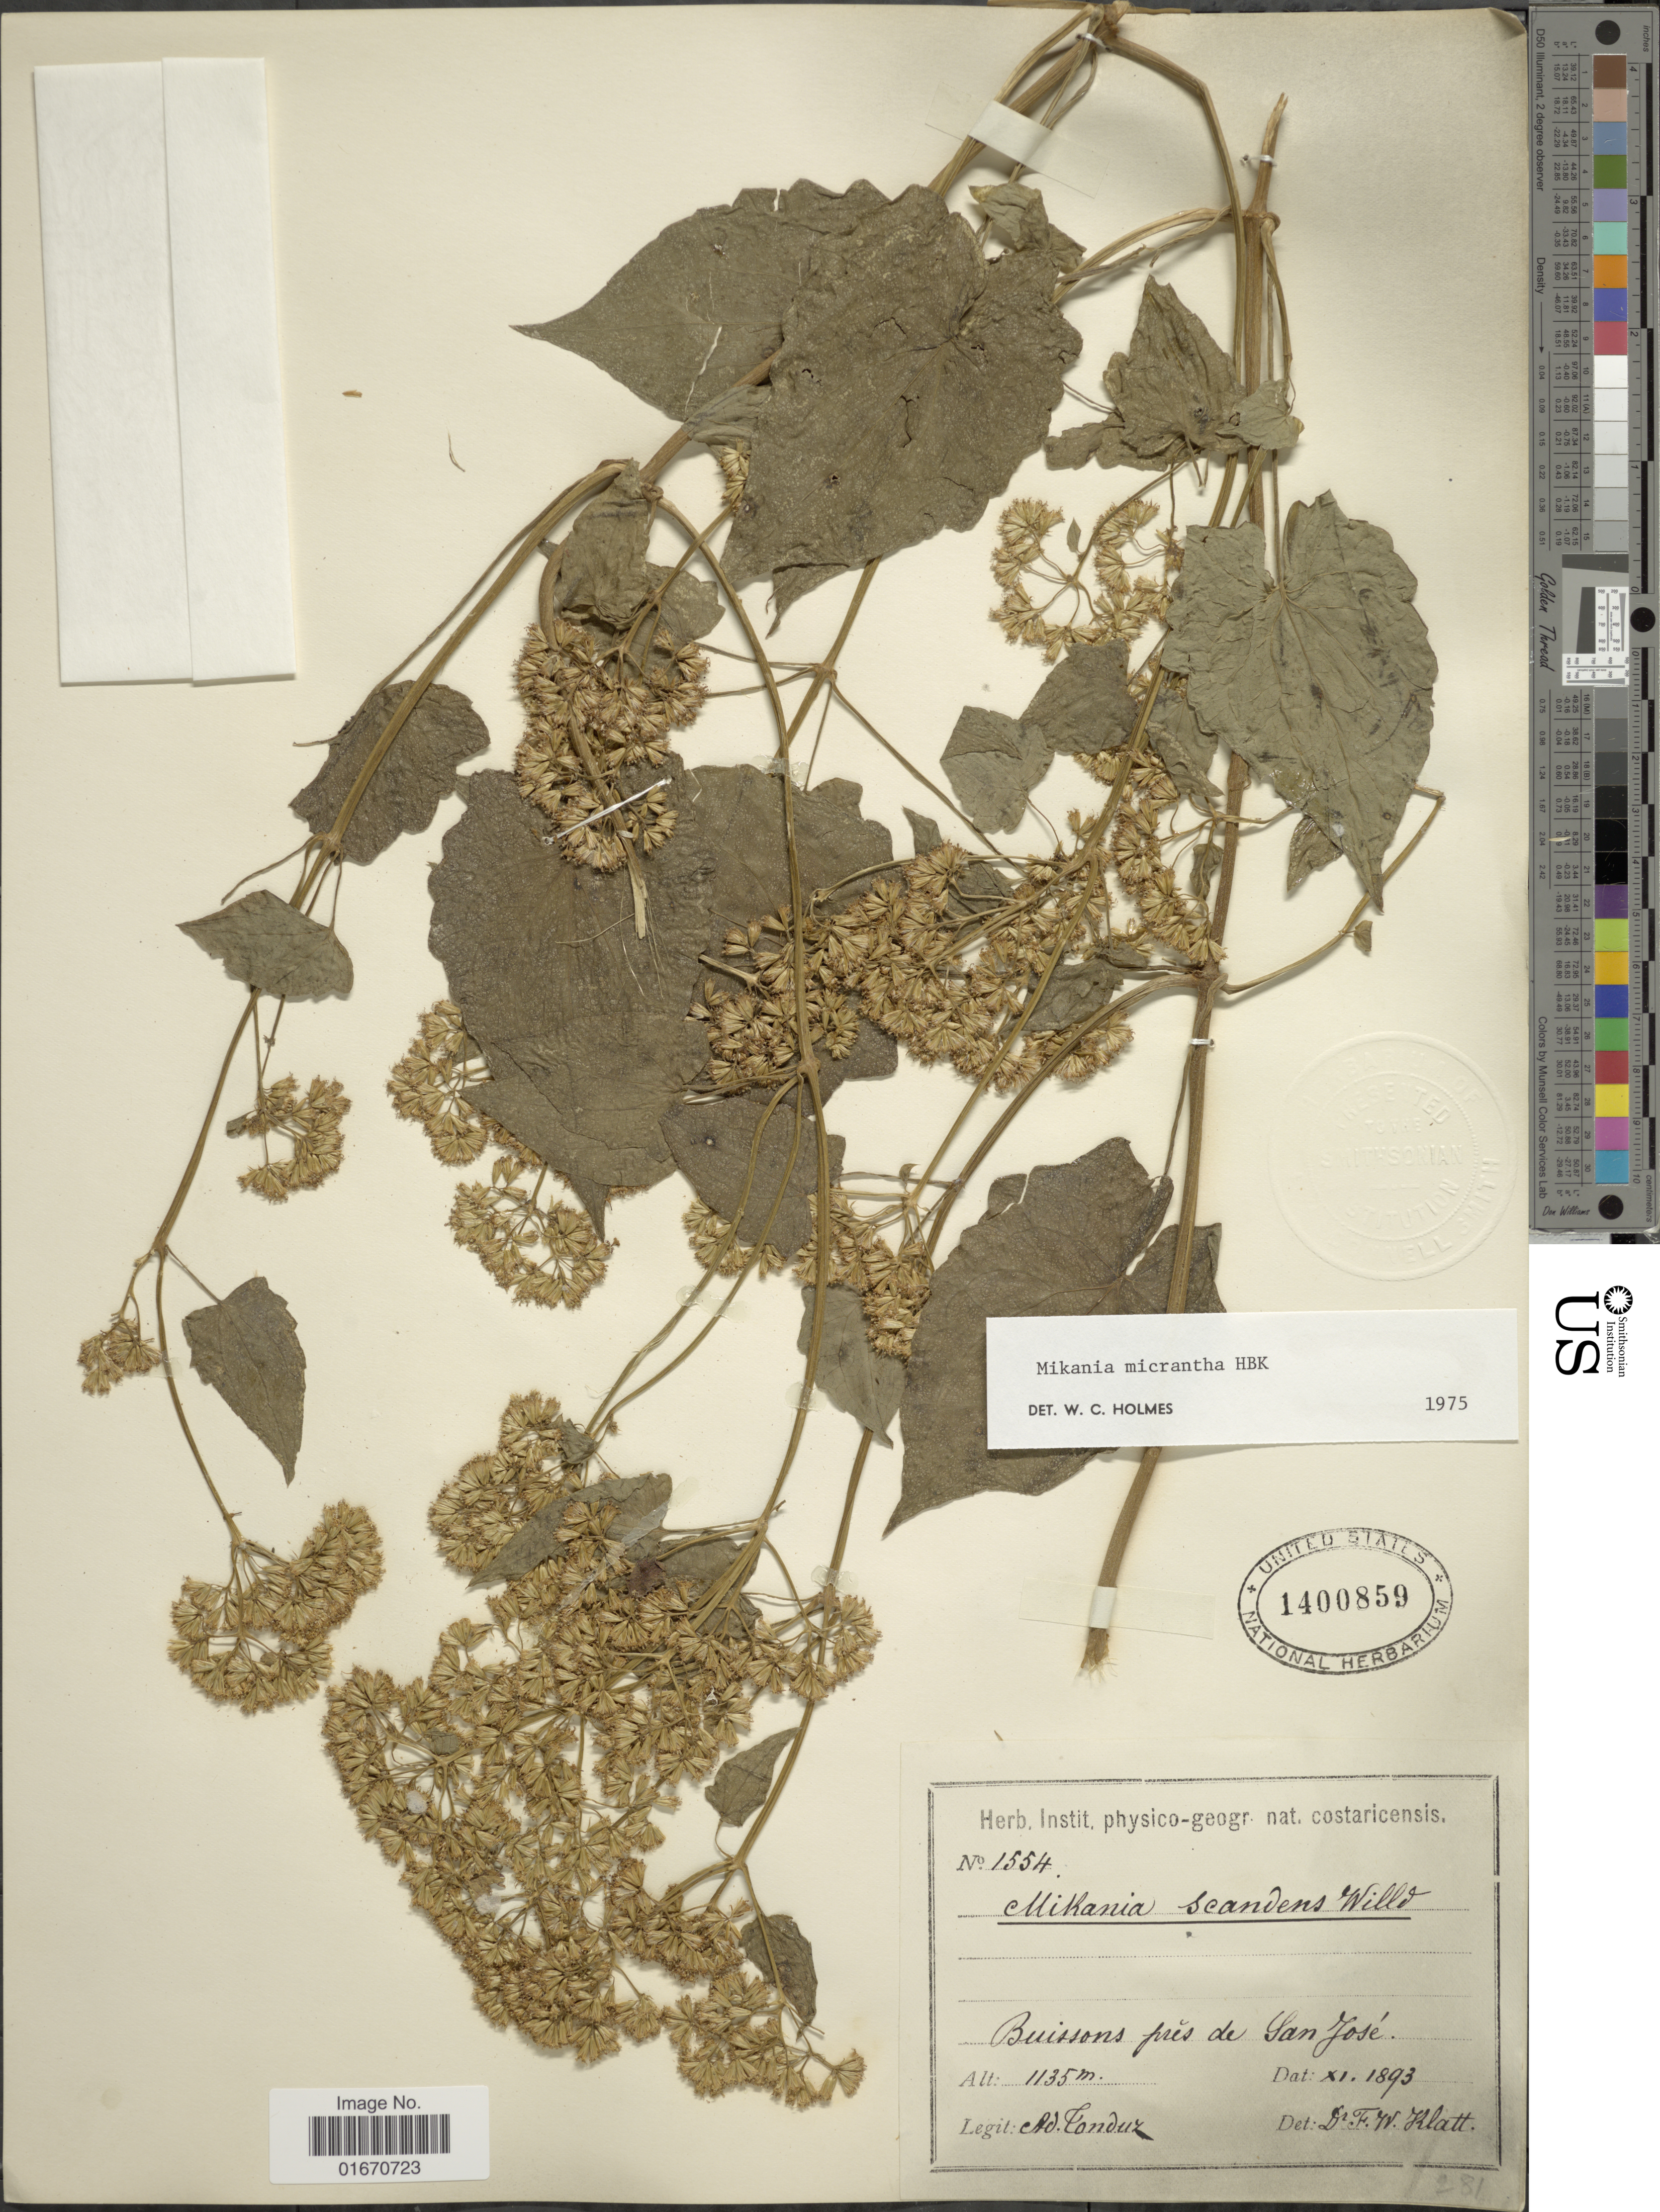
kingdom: Plantae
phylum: Tracheophyta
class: Magnoliopsida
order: Asterales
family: Asteraceae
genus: Mikania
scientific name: Mikania micrantha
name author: Kunth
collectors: A. Tonduz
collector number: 1554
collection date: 1893-11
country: Costa Rica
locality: Buissons pres de San Jose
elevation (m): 1135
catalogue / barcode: US 1400859